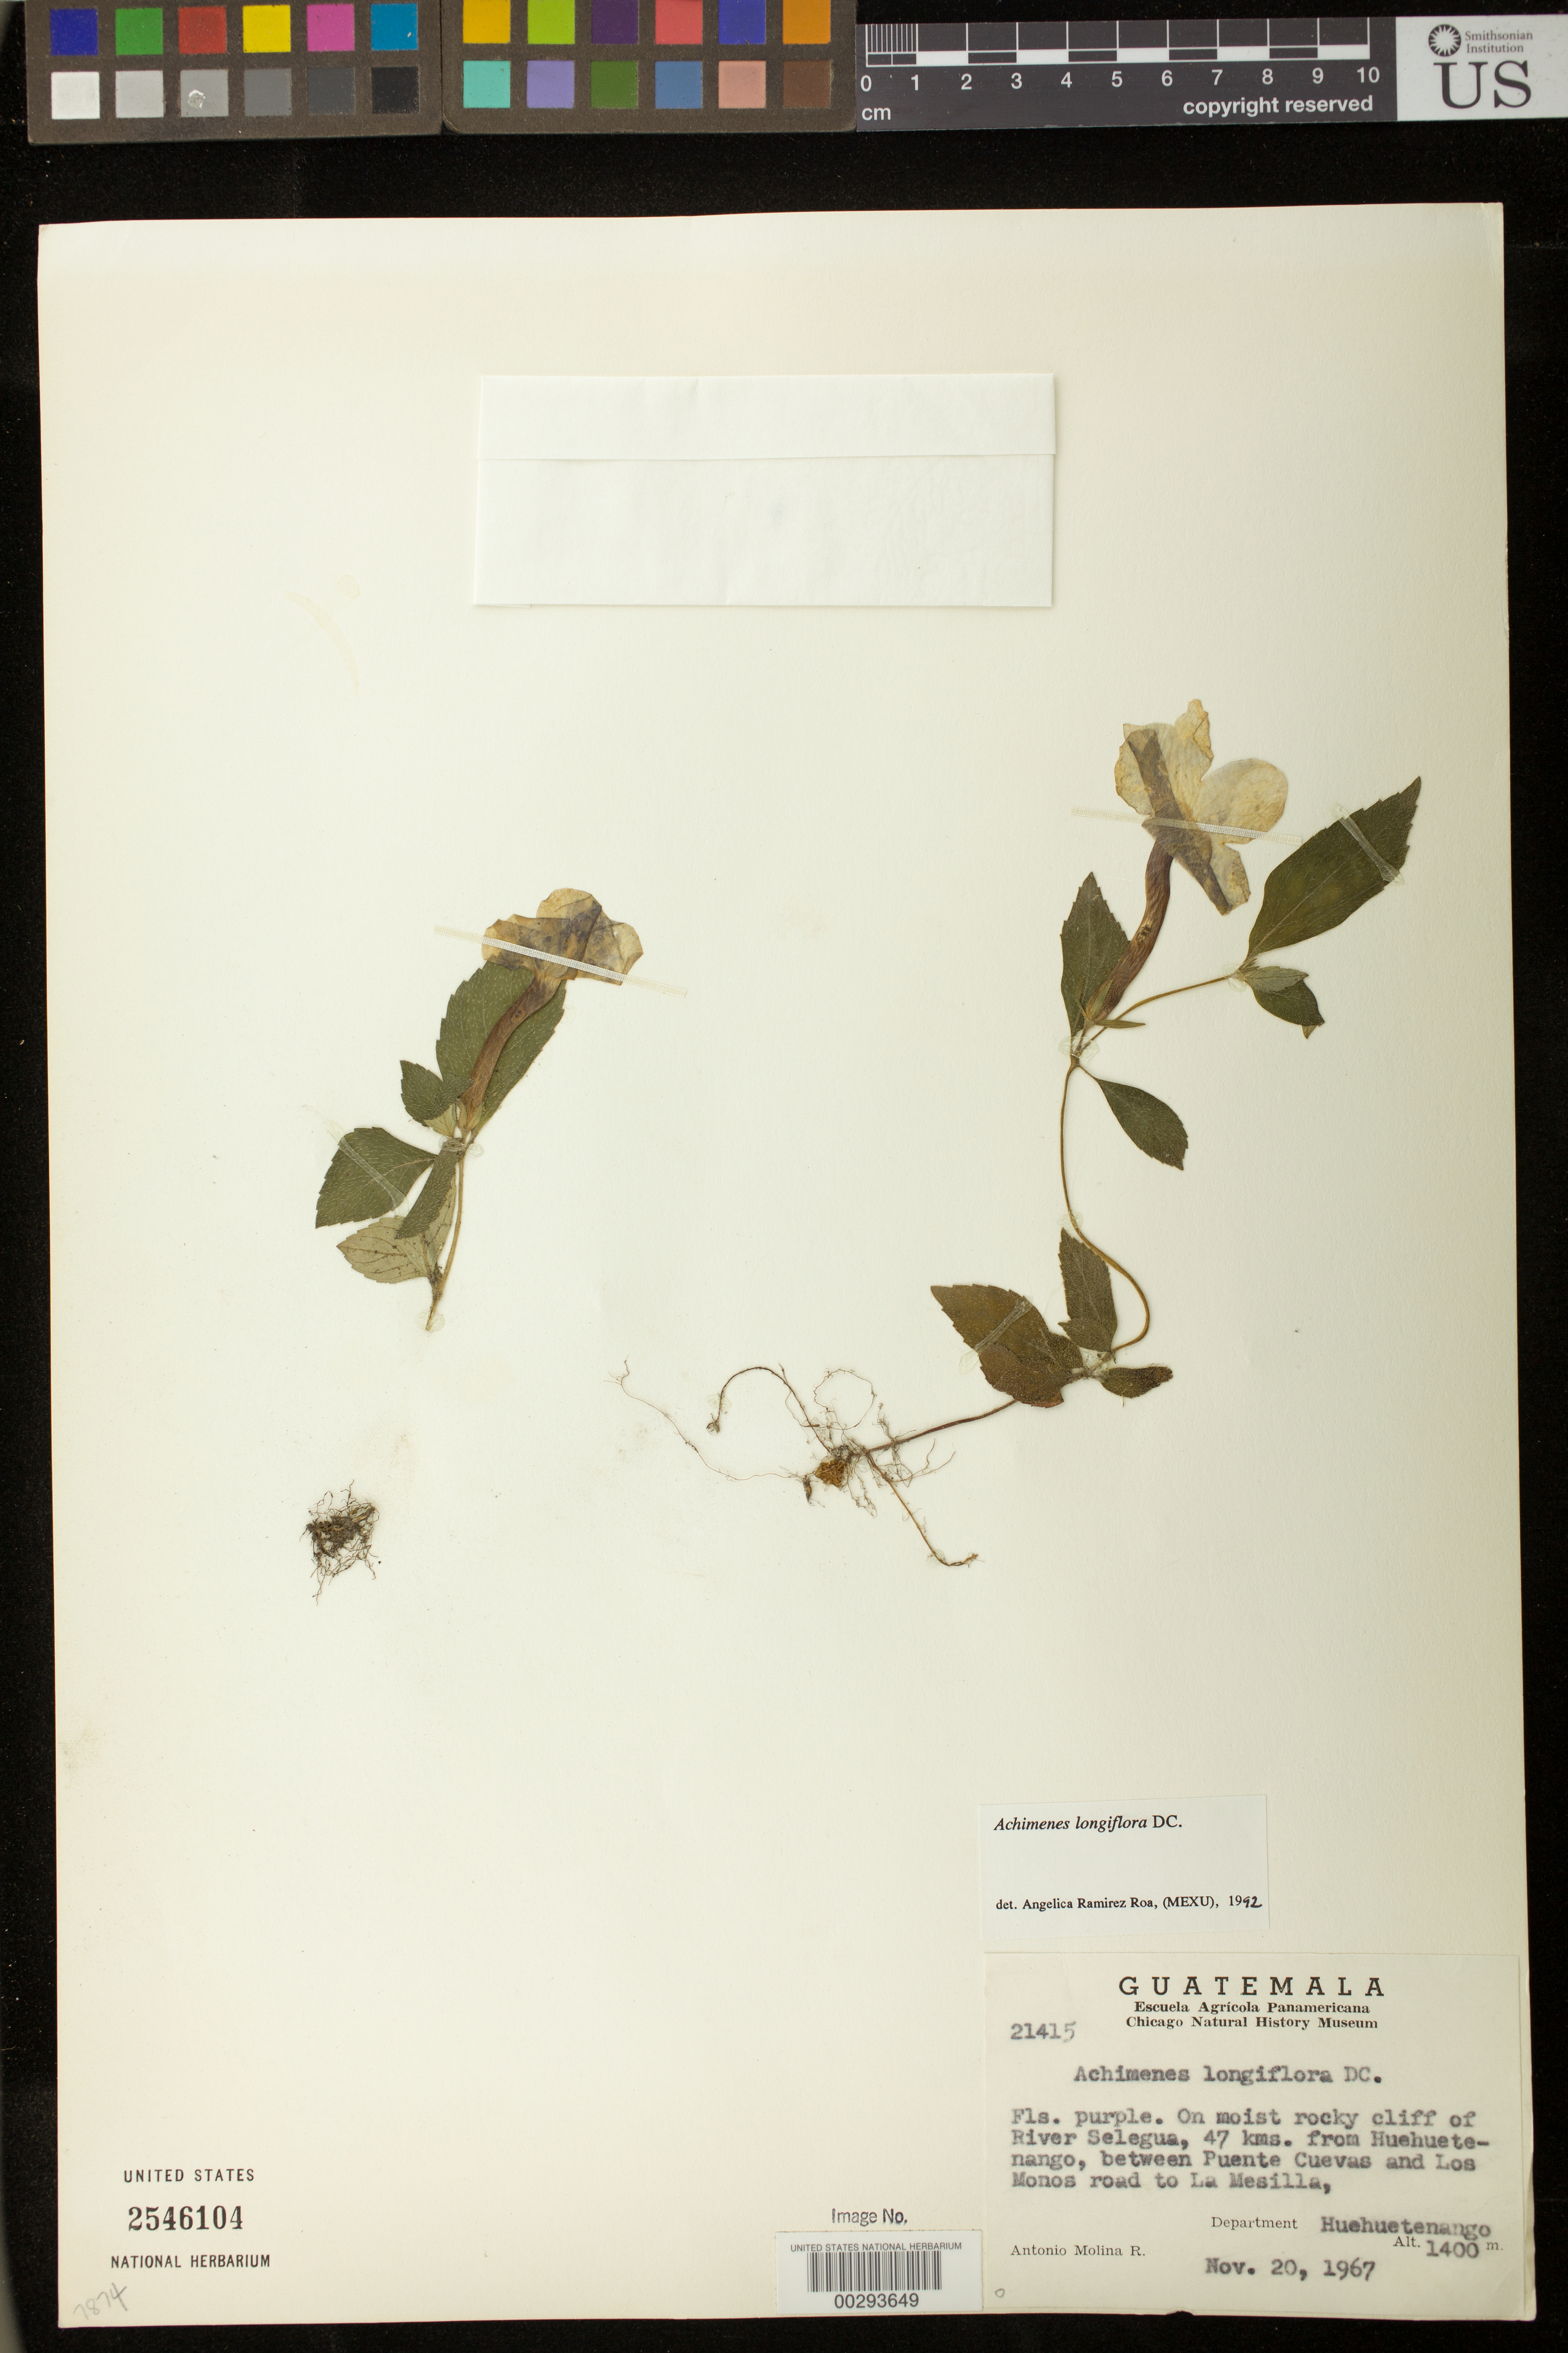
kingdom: Plantae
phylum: Tracheophyta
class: Magnoliopsida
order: Lamiales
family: Gesneriaceae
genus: Achimenes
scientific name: Achimenes longiflora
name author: DC.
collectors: A. Molina R.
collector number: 21415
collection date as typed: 20 Nov 1967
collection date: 1967-11-20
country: Guatemala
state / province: Huehuetenango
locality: River Selegua, 47 km from Huehuetenango, between Puente Cuevas and Los Monos road to La Mesilla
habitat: On moist rocky cliff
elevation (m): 1400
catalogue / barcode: US 2546104